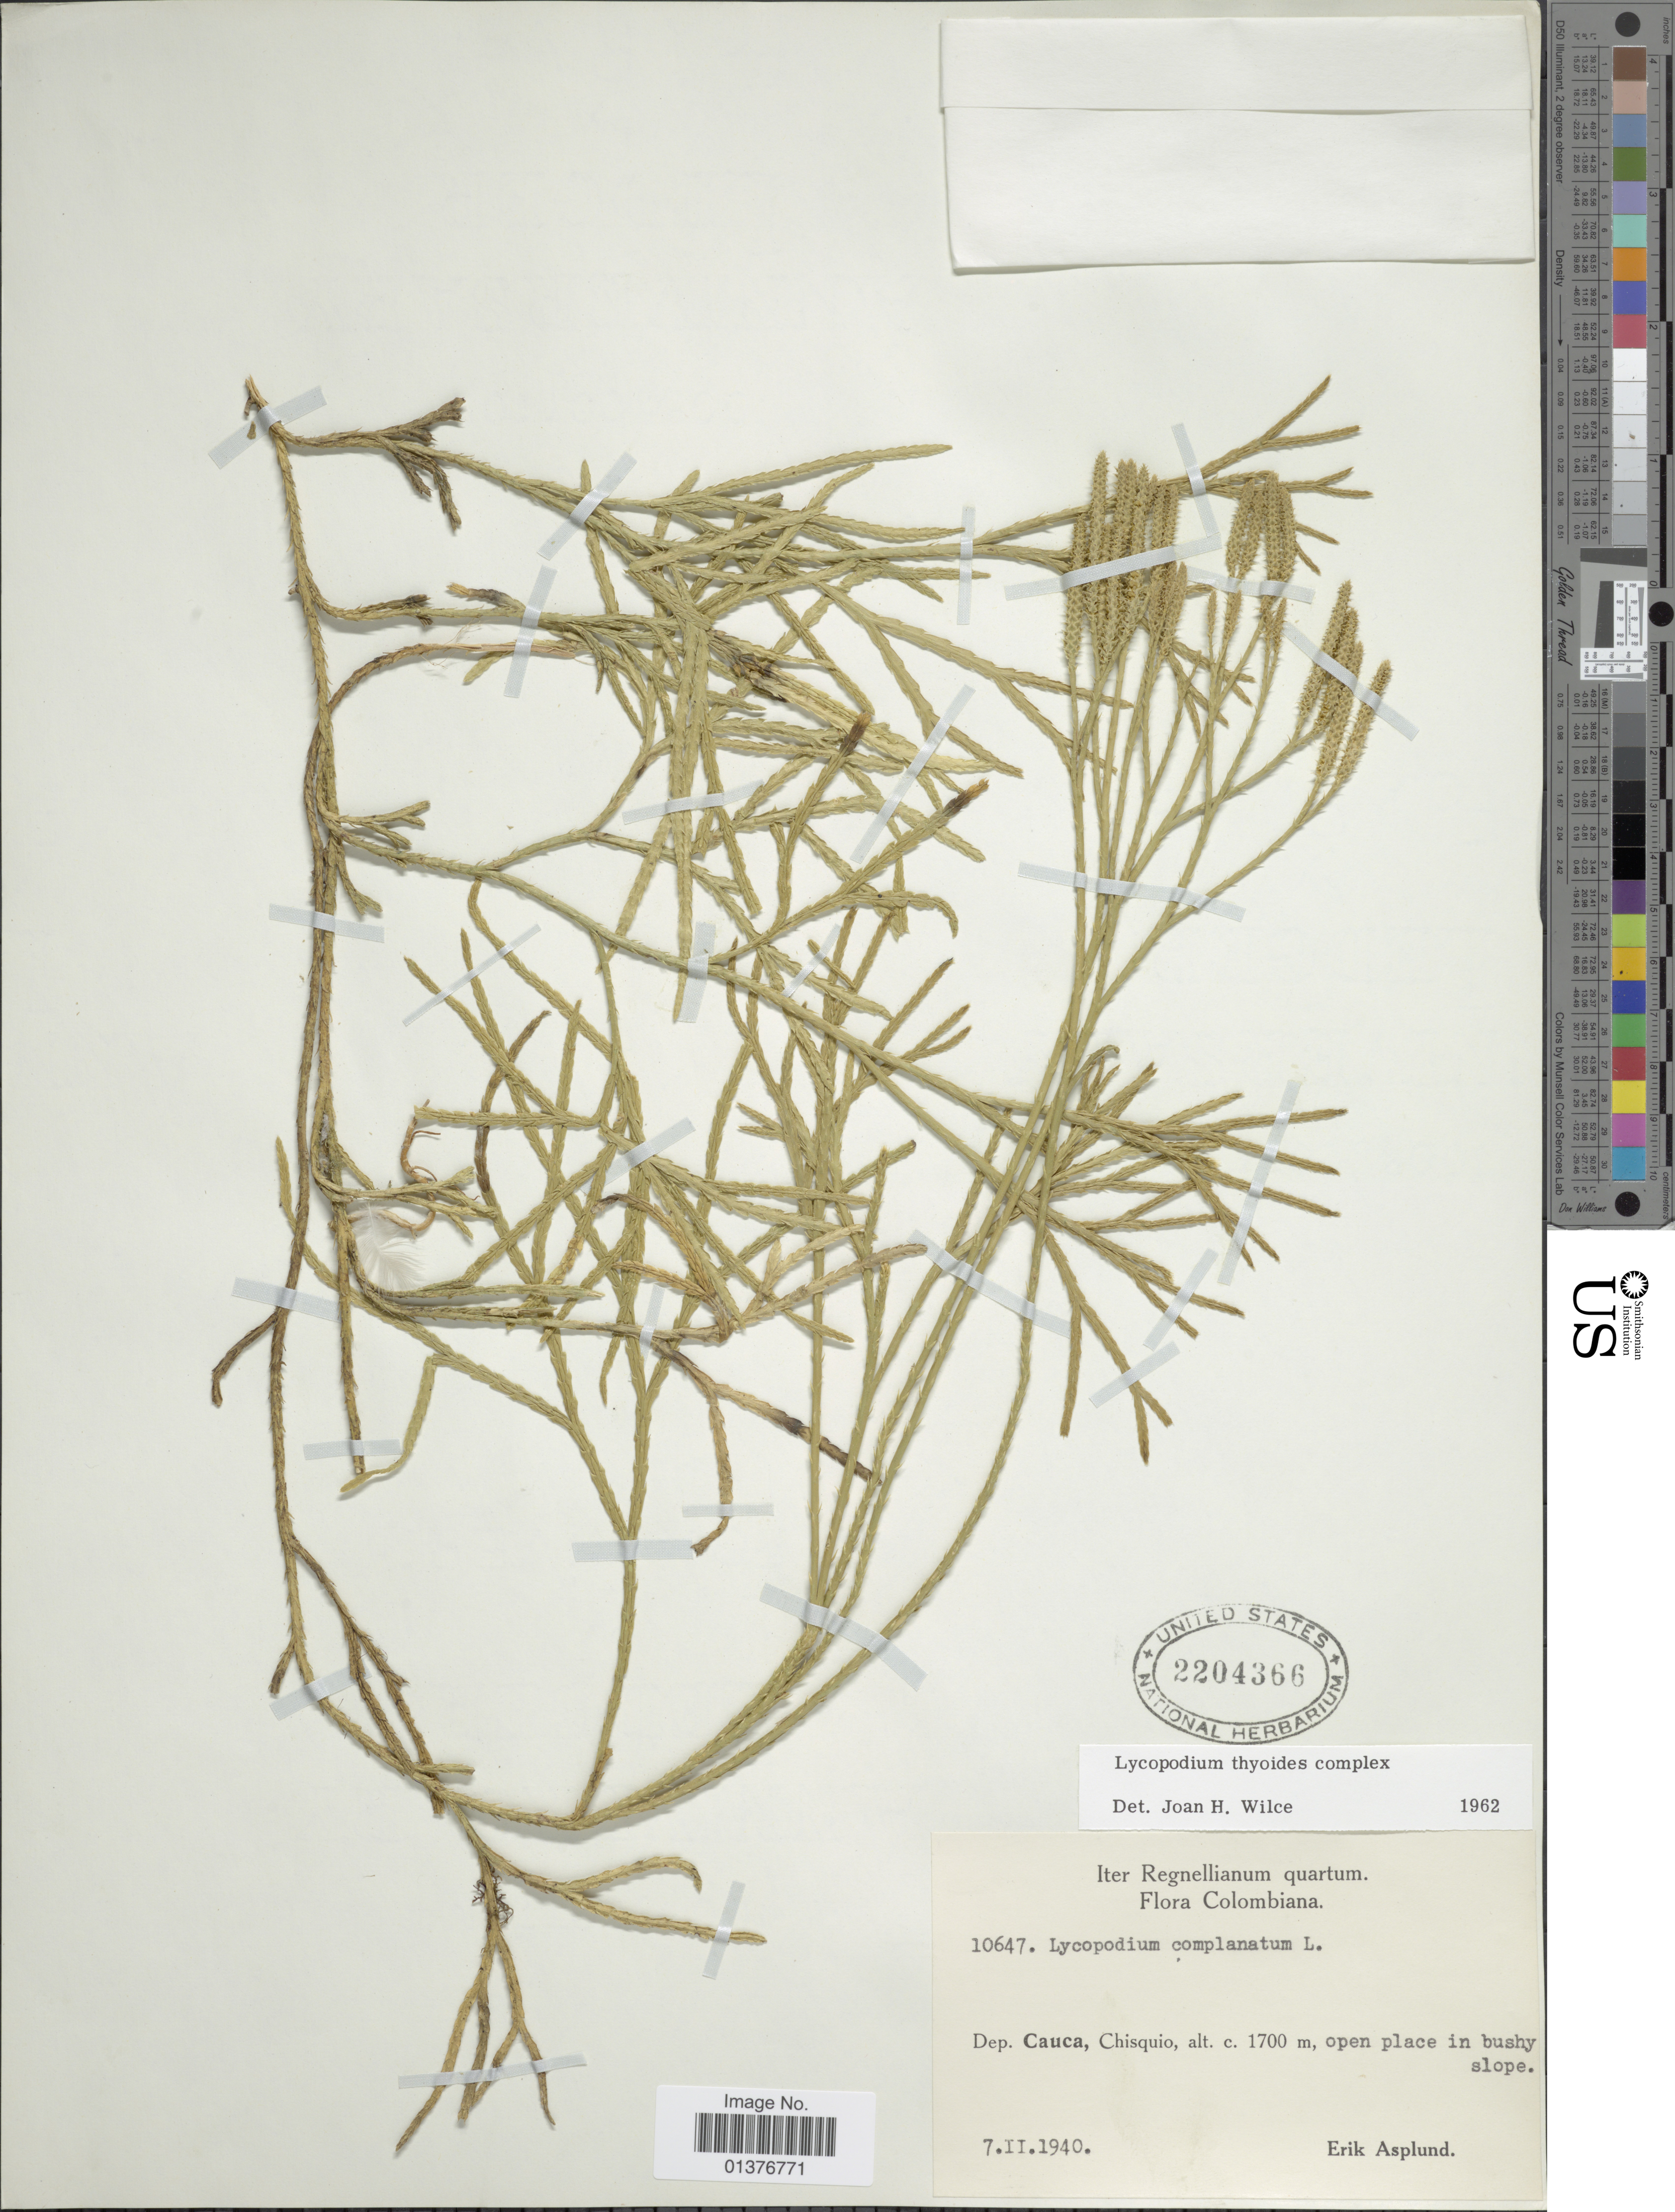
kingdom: Plantae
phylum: Tracheophyta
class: Lycopodiopsida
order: Lycopodiales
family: Lycopodiaceae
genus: Diphasiastrum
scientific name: Diphasiastrum thyoides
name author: (Humb. & Bonpl. ex Willd.) Holub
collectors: E. Asplund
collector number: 10647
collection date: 1940-02-07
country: Colombia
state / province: Cauca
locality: Chisquio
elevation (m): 1700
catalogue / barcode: US 2204366